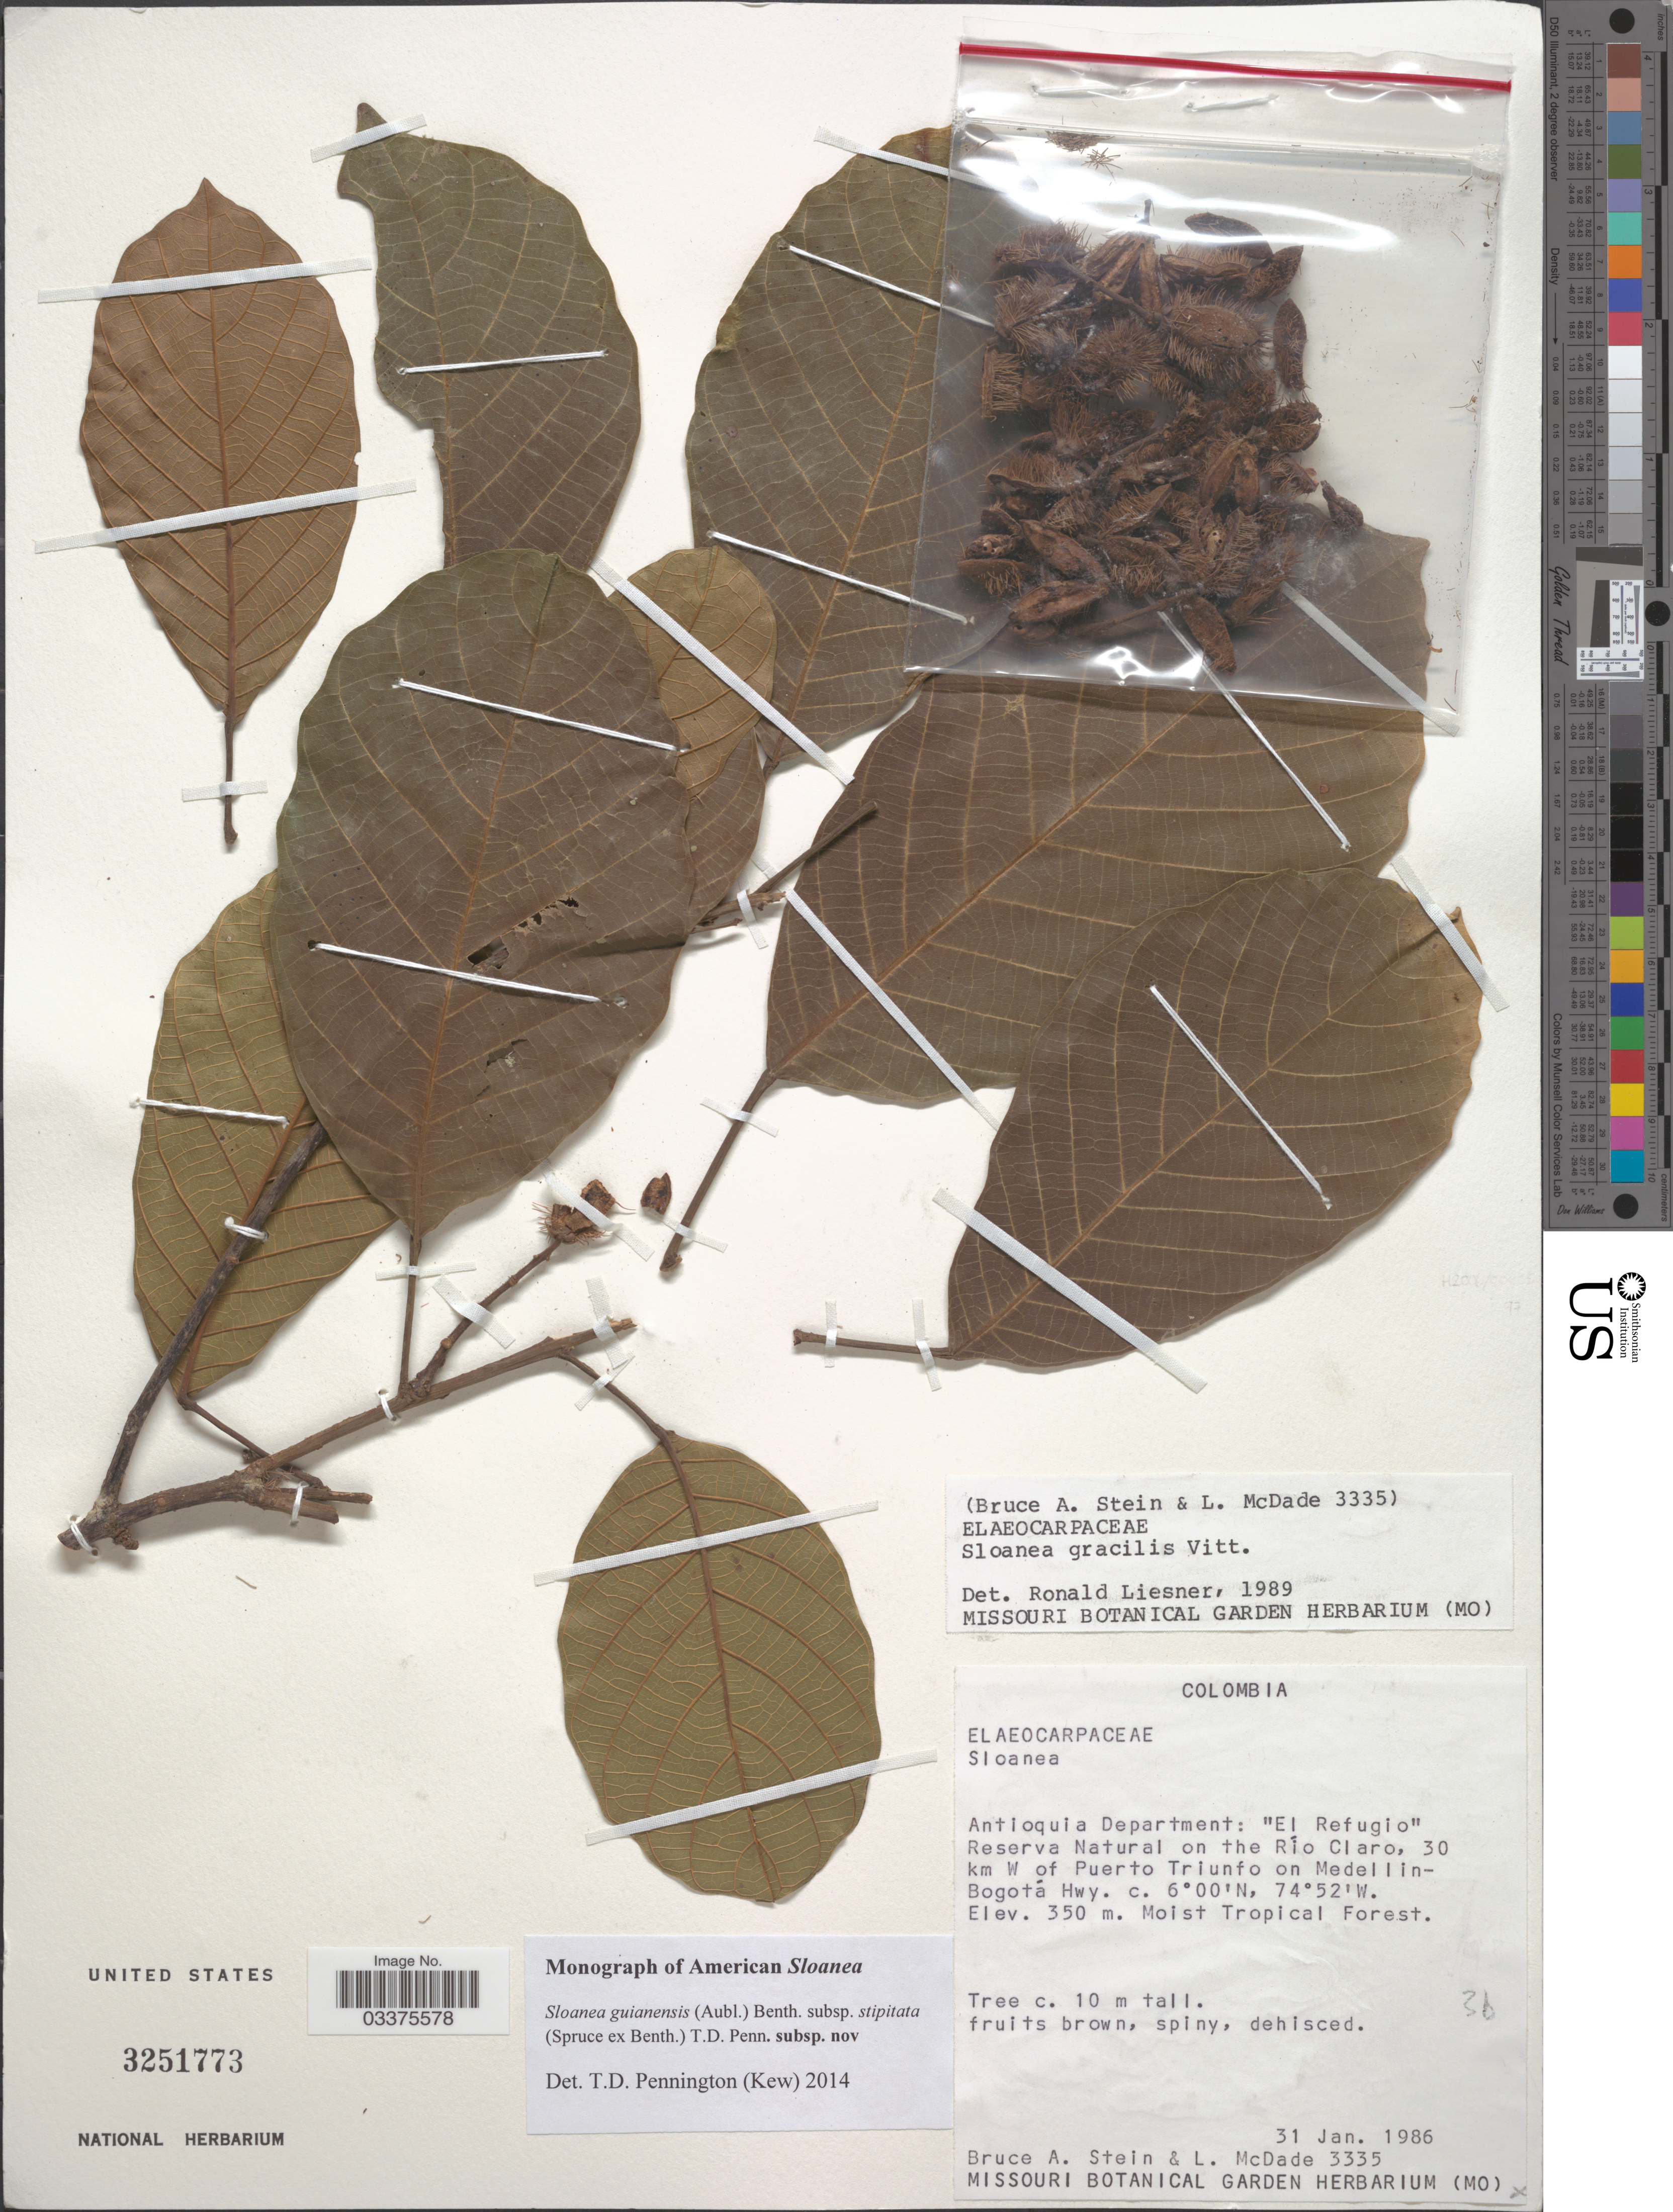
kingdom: Plantae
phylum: Tracheophyta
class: Magnoliopsida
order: Oxalidales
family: Elaeocarpaceae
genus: Sloanea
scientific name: Sloanea guianensis subsp. stipitata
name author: (Spruce ex Benth.) T.D. Penn.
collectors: B. A. Stein & L. McDade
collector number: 3335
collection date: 1986-01-31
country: Colombia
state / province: Antioquia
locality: Antioquia Department: "El Refugio" Reserve Natural on the Río Claro, 30 km W of Puerto Triunfo on Medellin-Bogotá Hwy.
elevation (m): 350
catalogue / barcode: US 3251773